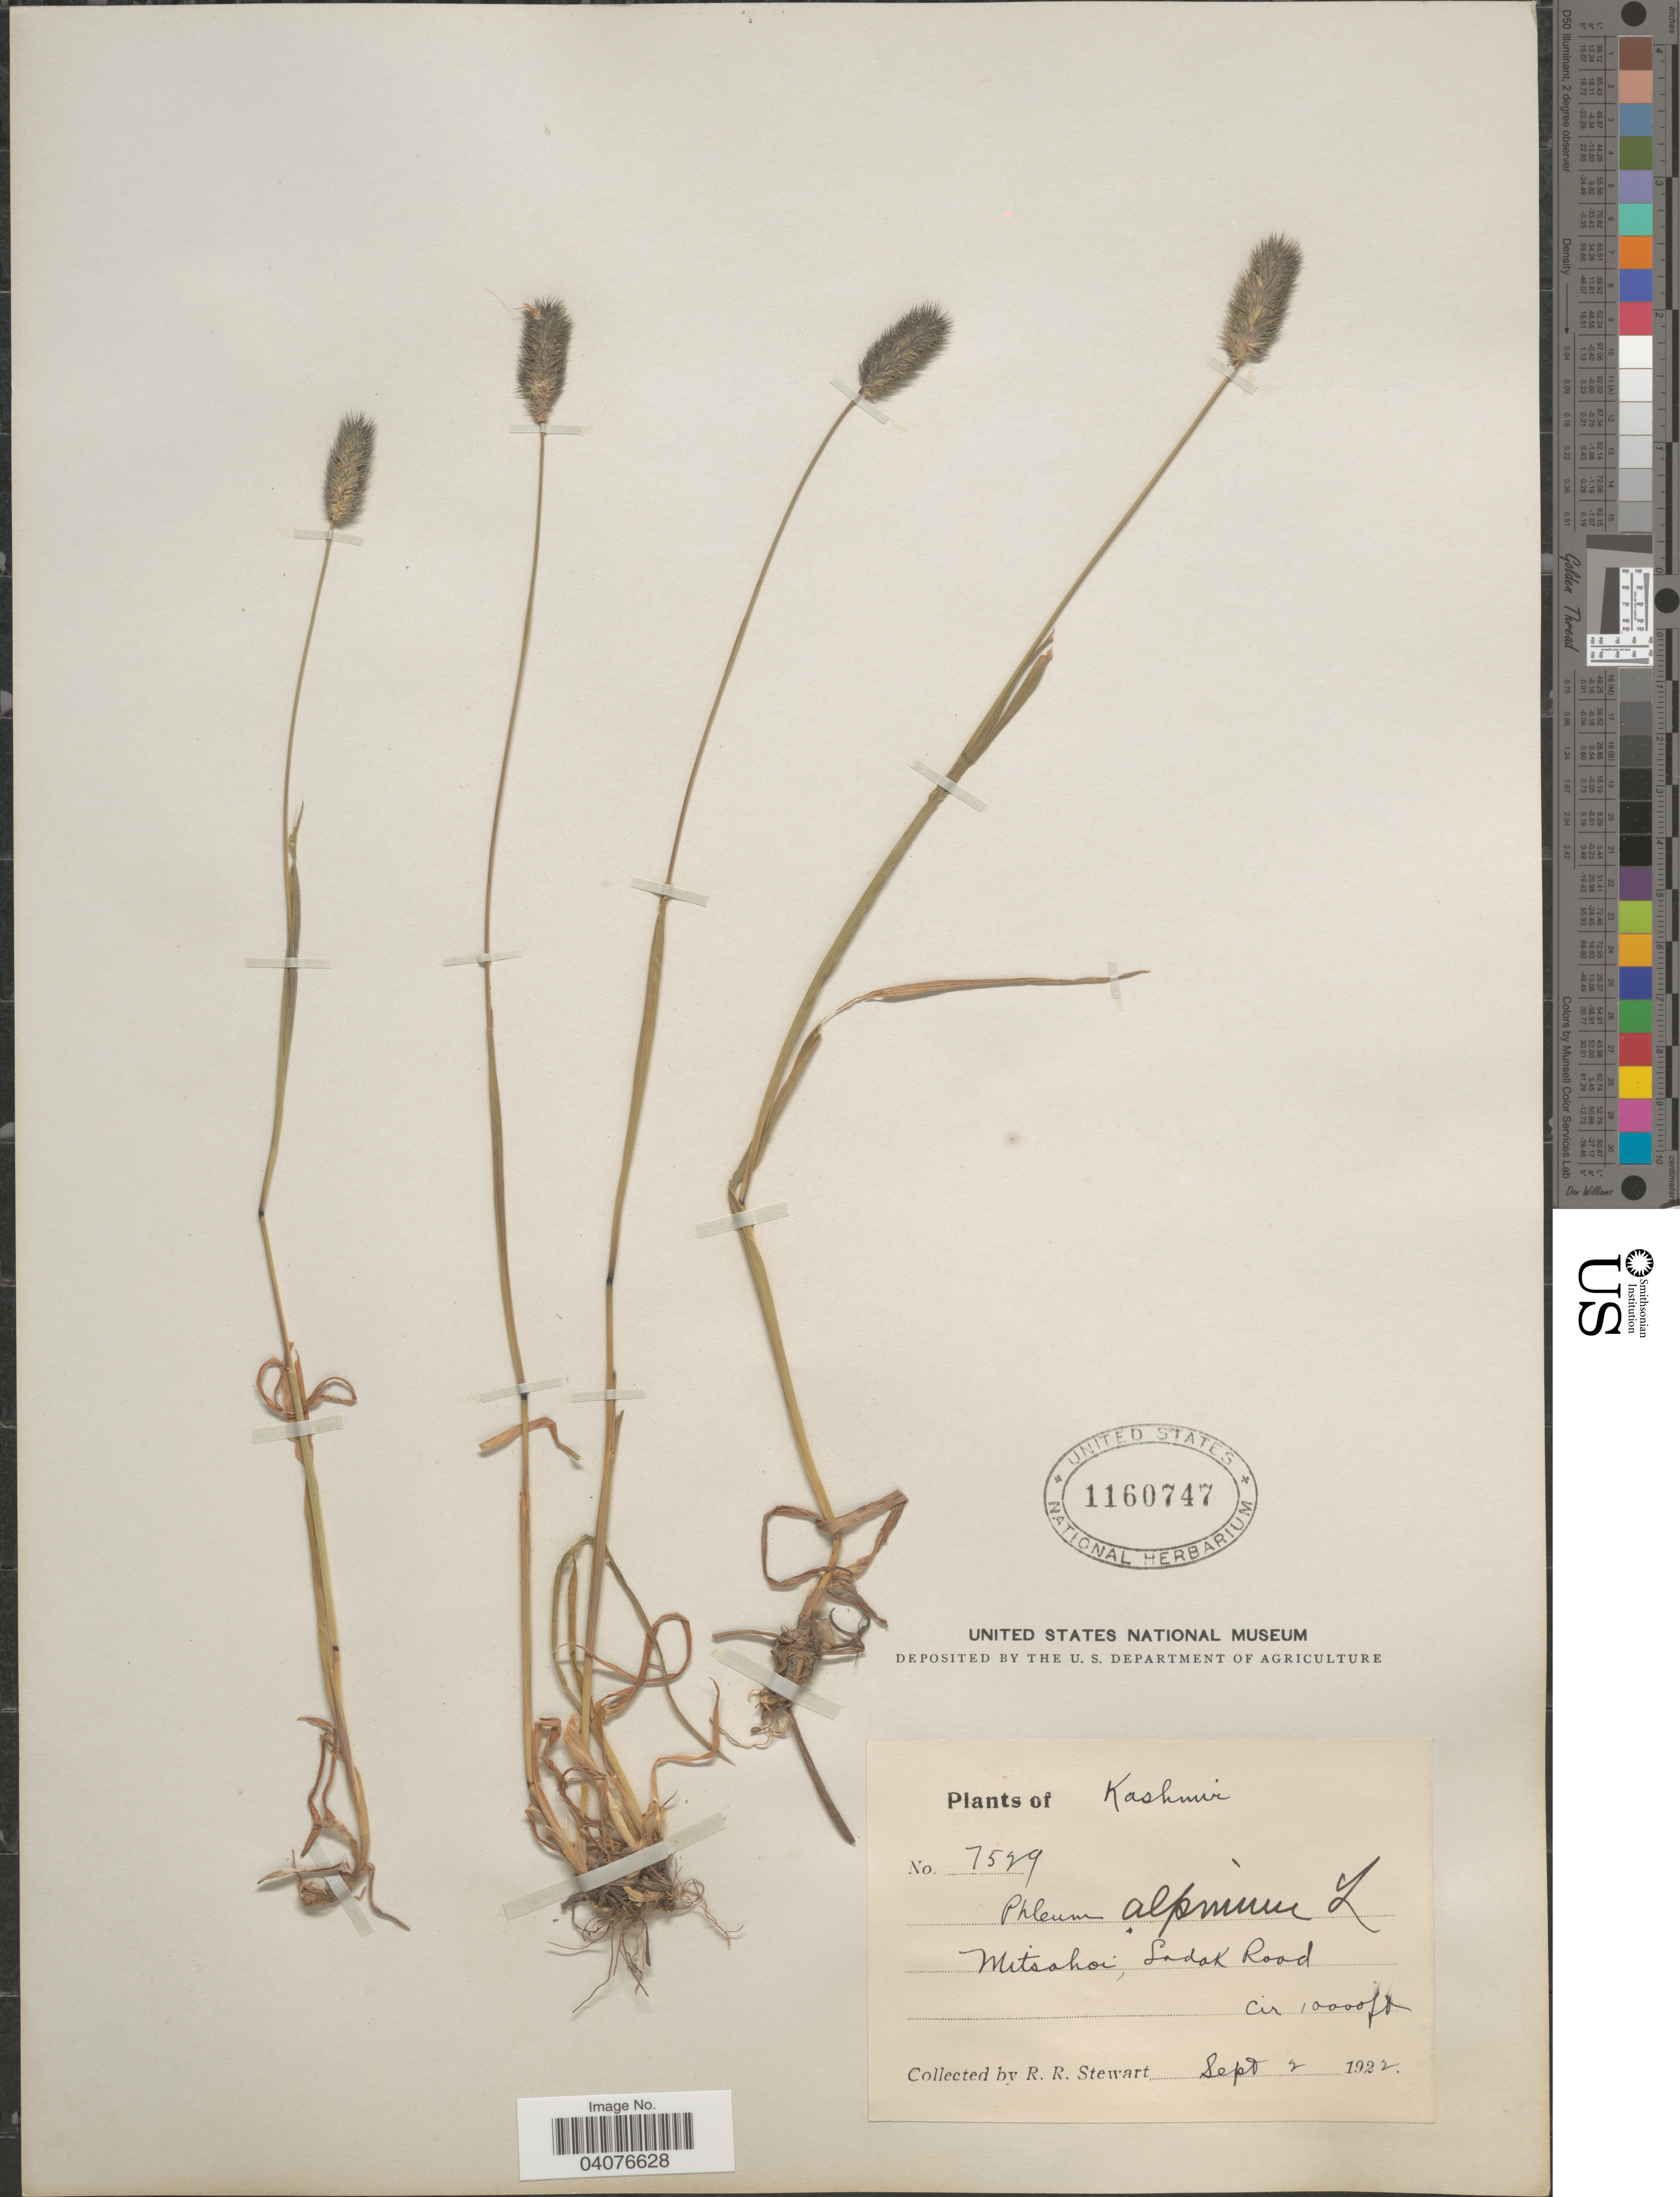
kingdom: Plantae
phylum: Tracheophyta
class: Liliopsida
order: Poales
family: Poaceae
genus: Phleum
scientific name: Phleum alpinum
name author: L.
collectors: R. Stewart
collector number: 7529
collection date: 1922-09-02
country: India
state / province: Ladakh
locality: Kashmir. Mitsahoi, Ladak Road.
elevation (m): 3048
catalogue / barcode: US 1160747